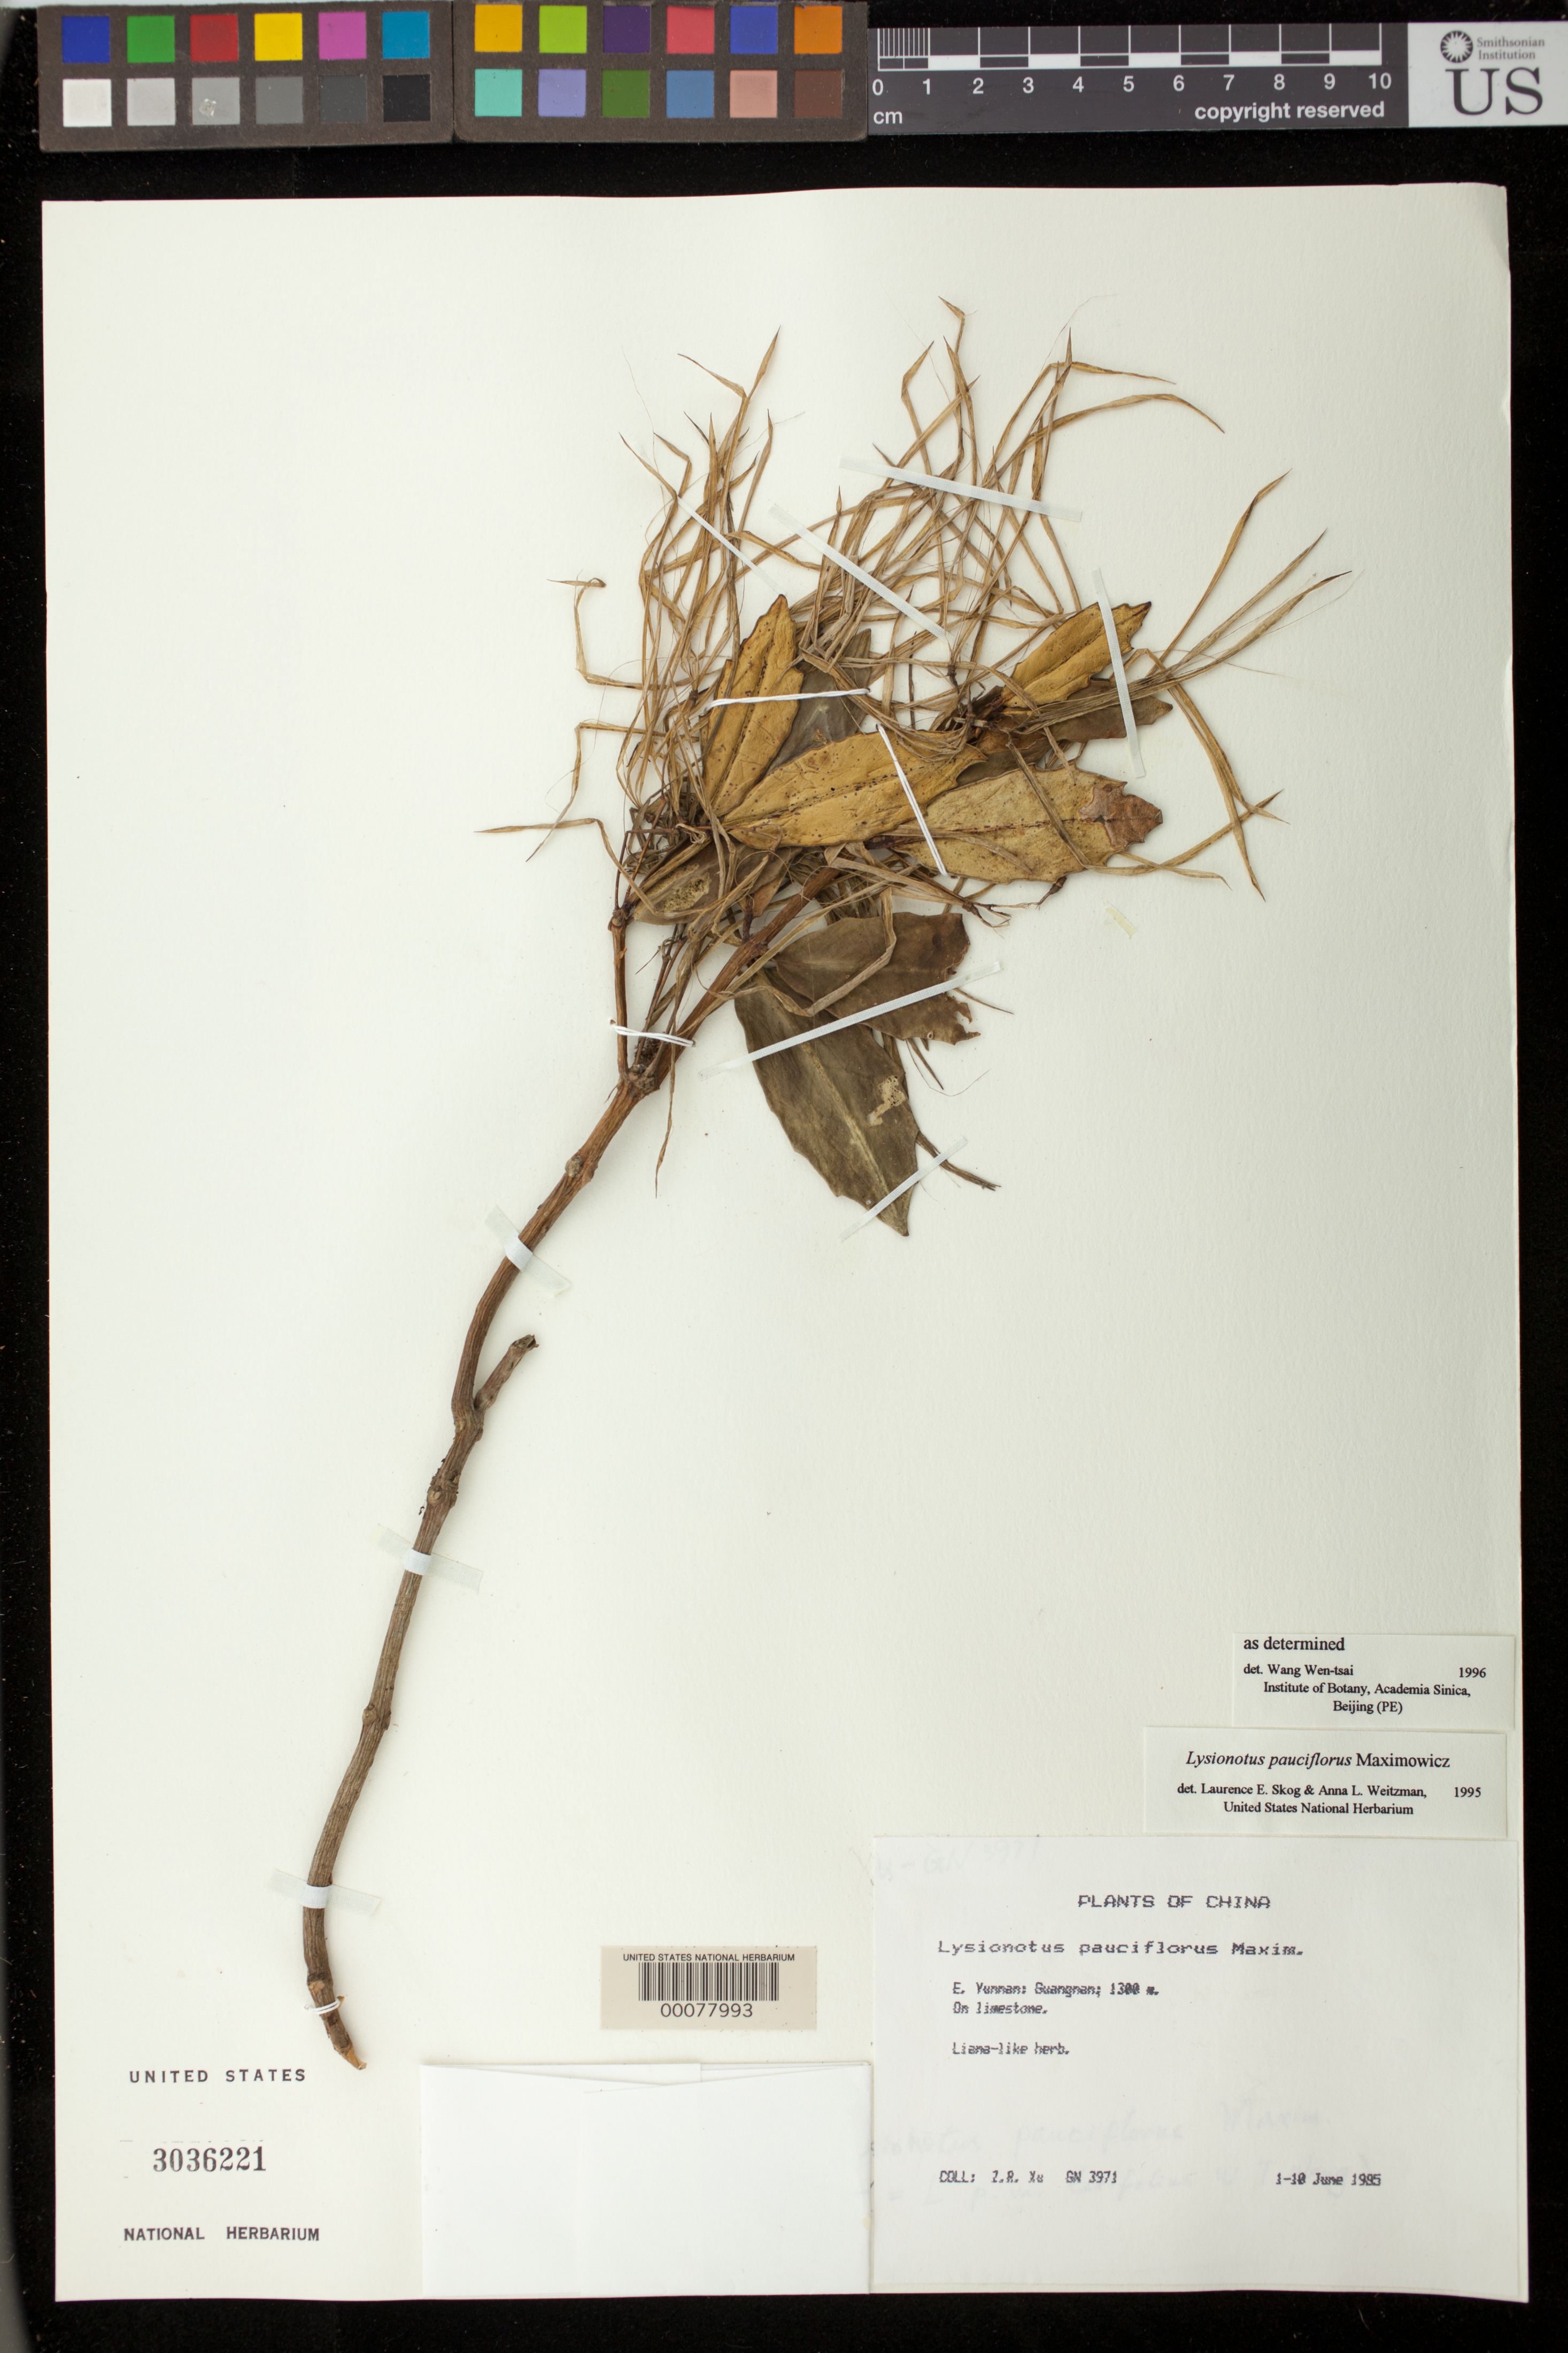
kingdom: Plantae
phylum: Tracheophyta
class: Magnoliopsida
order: Lamiales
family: Gesneriaceae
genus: Lysionotus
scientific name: Lysionotus pauciflorus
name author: Maxim.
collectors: Z. Xu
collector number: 3971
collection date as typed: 01-10 Jun 1985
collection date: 1985-06-01/1985-06-10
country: China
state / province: Yunnan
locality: Guangnan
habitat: On limestone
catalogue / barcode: US 3036221